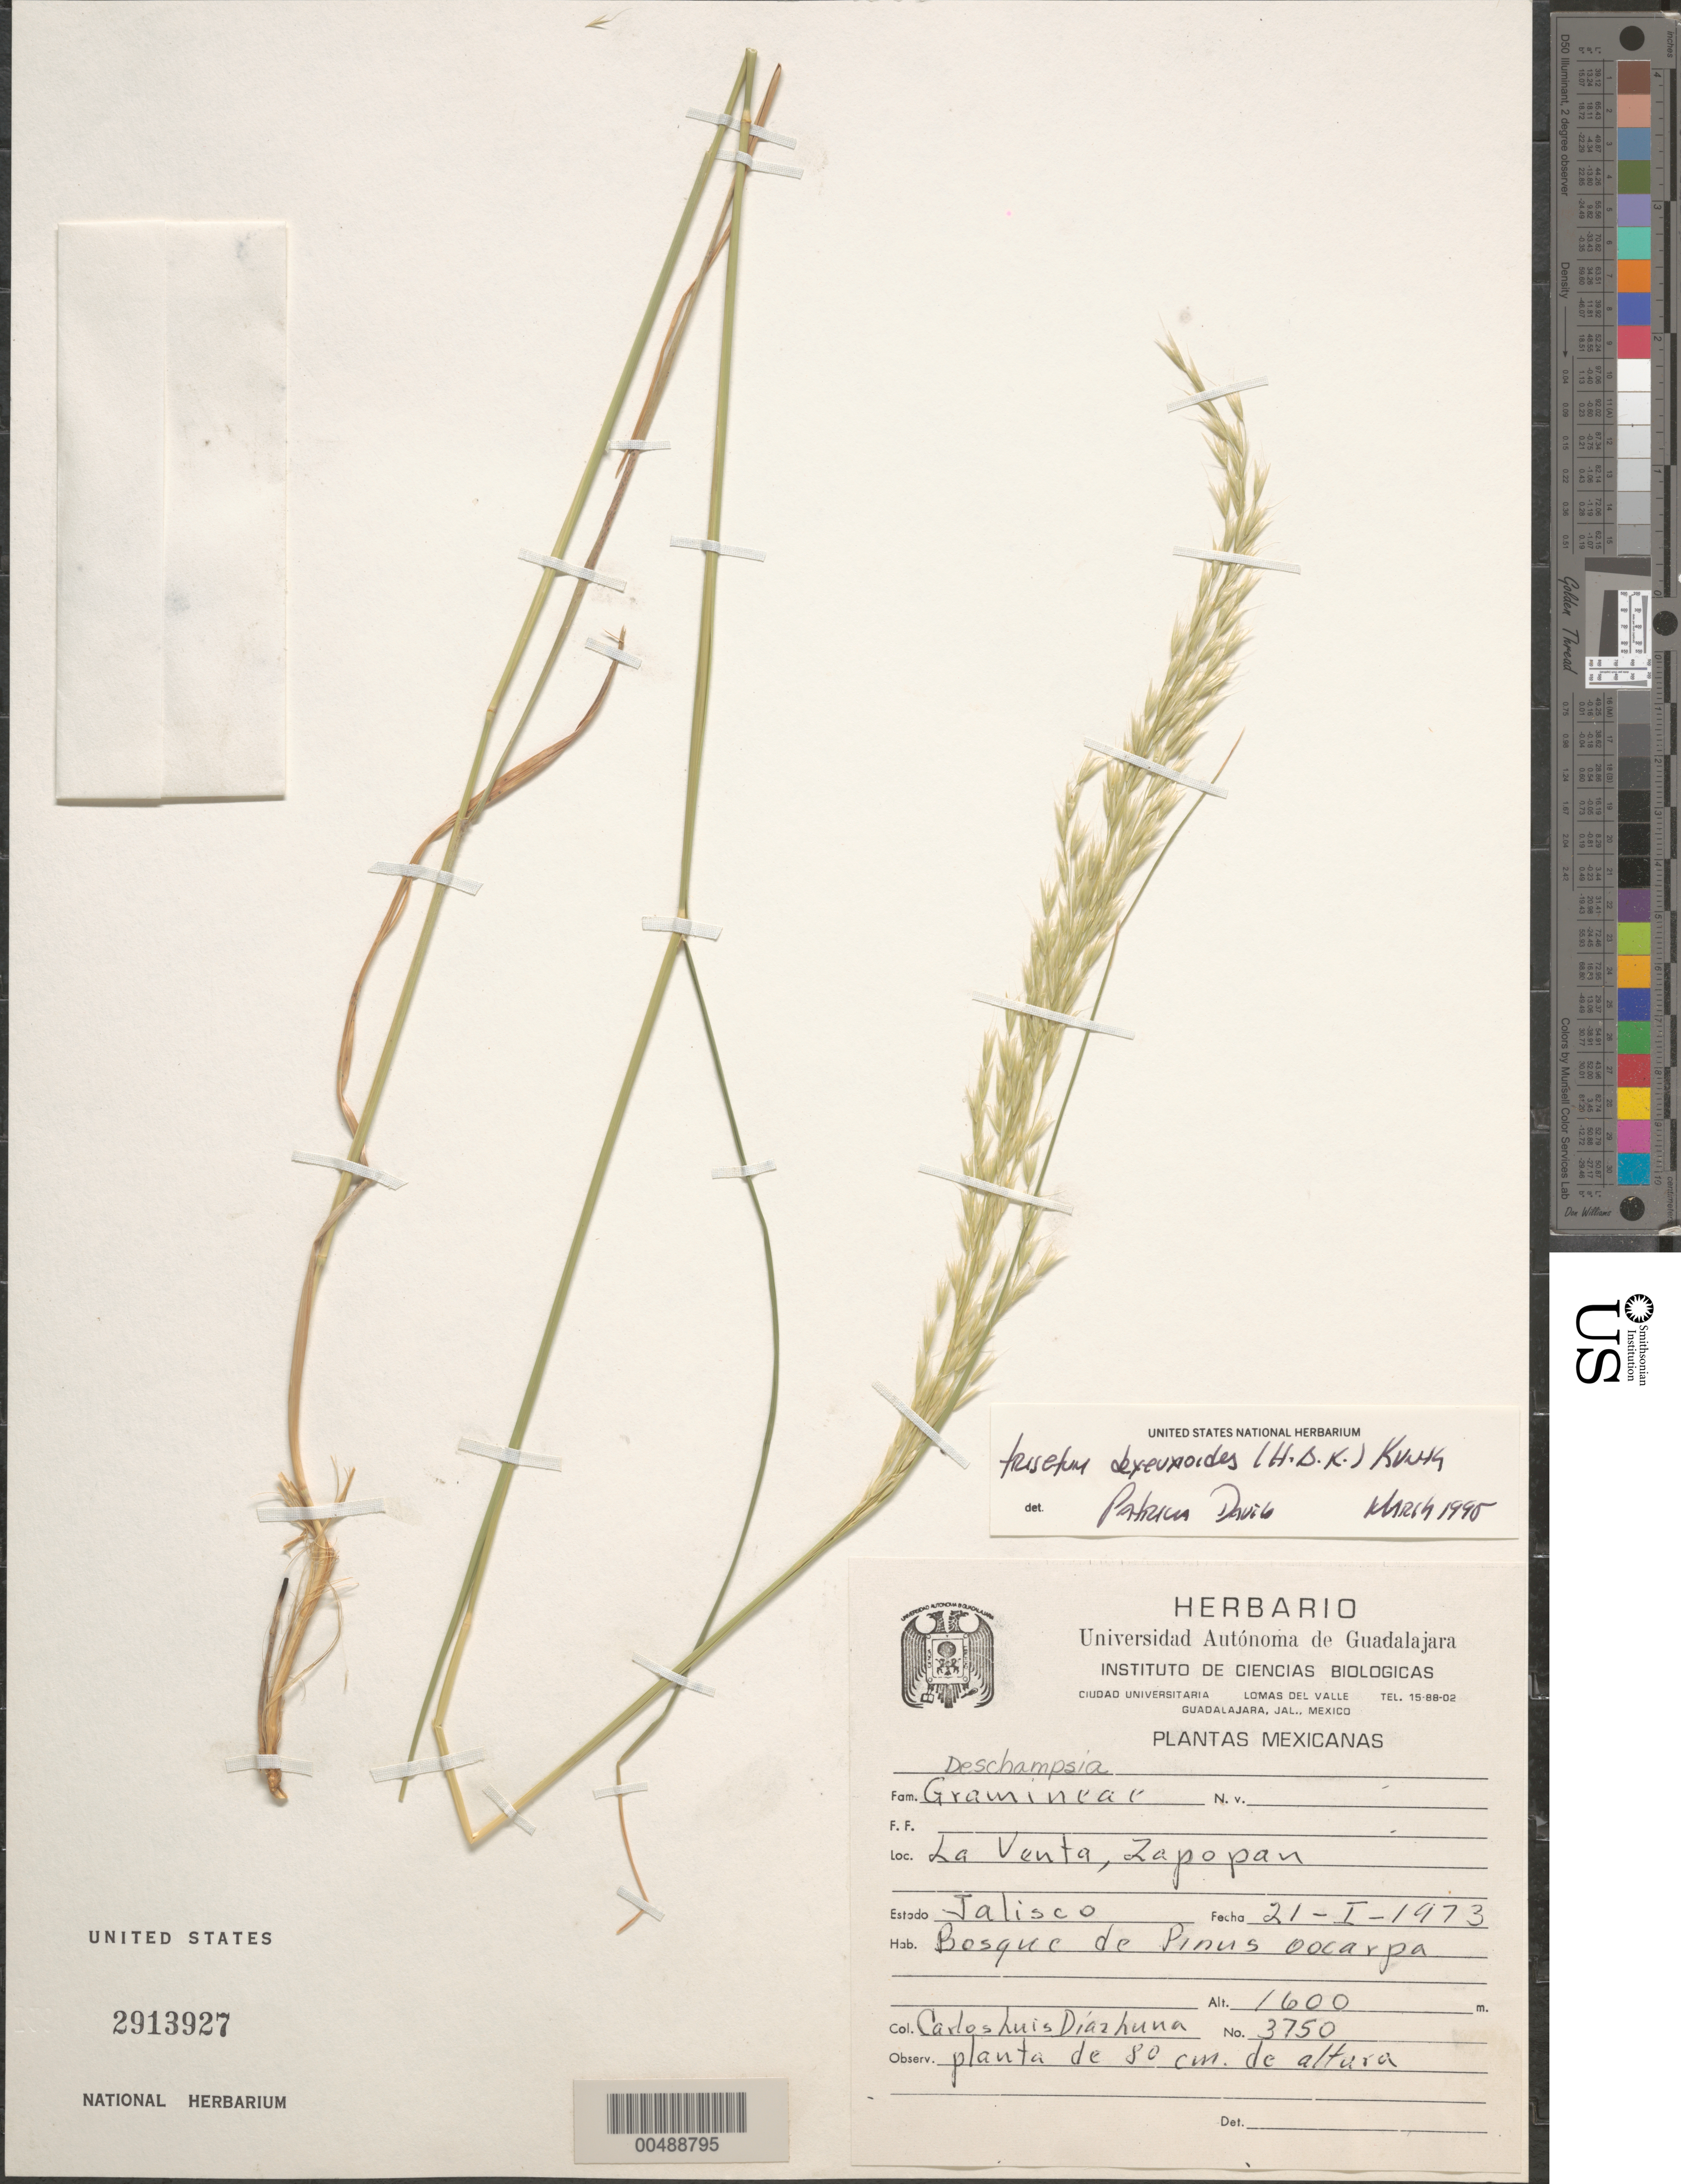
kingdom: Plantae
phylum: Tracheophyta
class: Liliopsida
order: Poales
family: Poaceae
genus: Trisetum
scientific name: Trisetum deyeuxioides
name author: (Kunth) Kunth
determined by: Dávila, P. D.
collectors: C. D¡azhuna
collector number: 3750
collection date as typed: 21 Jan 1973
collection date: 1973-01-21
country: Mexico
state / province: Jalisco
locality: La Venta, Zapopan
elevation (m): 1600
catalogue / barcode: US 2913927